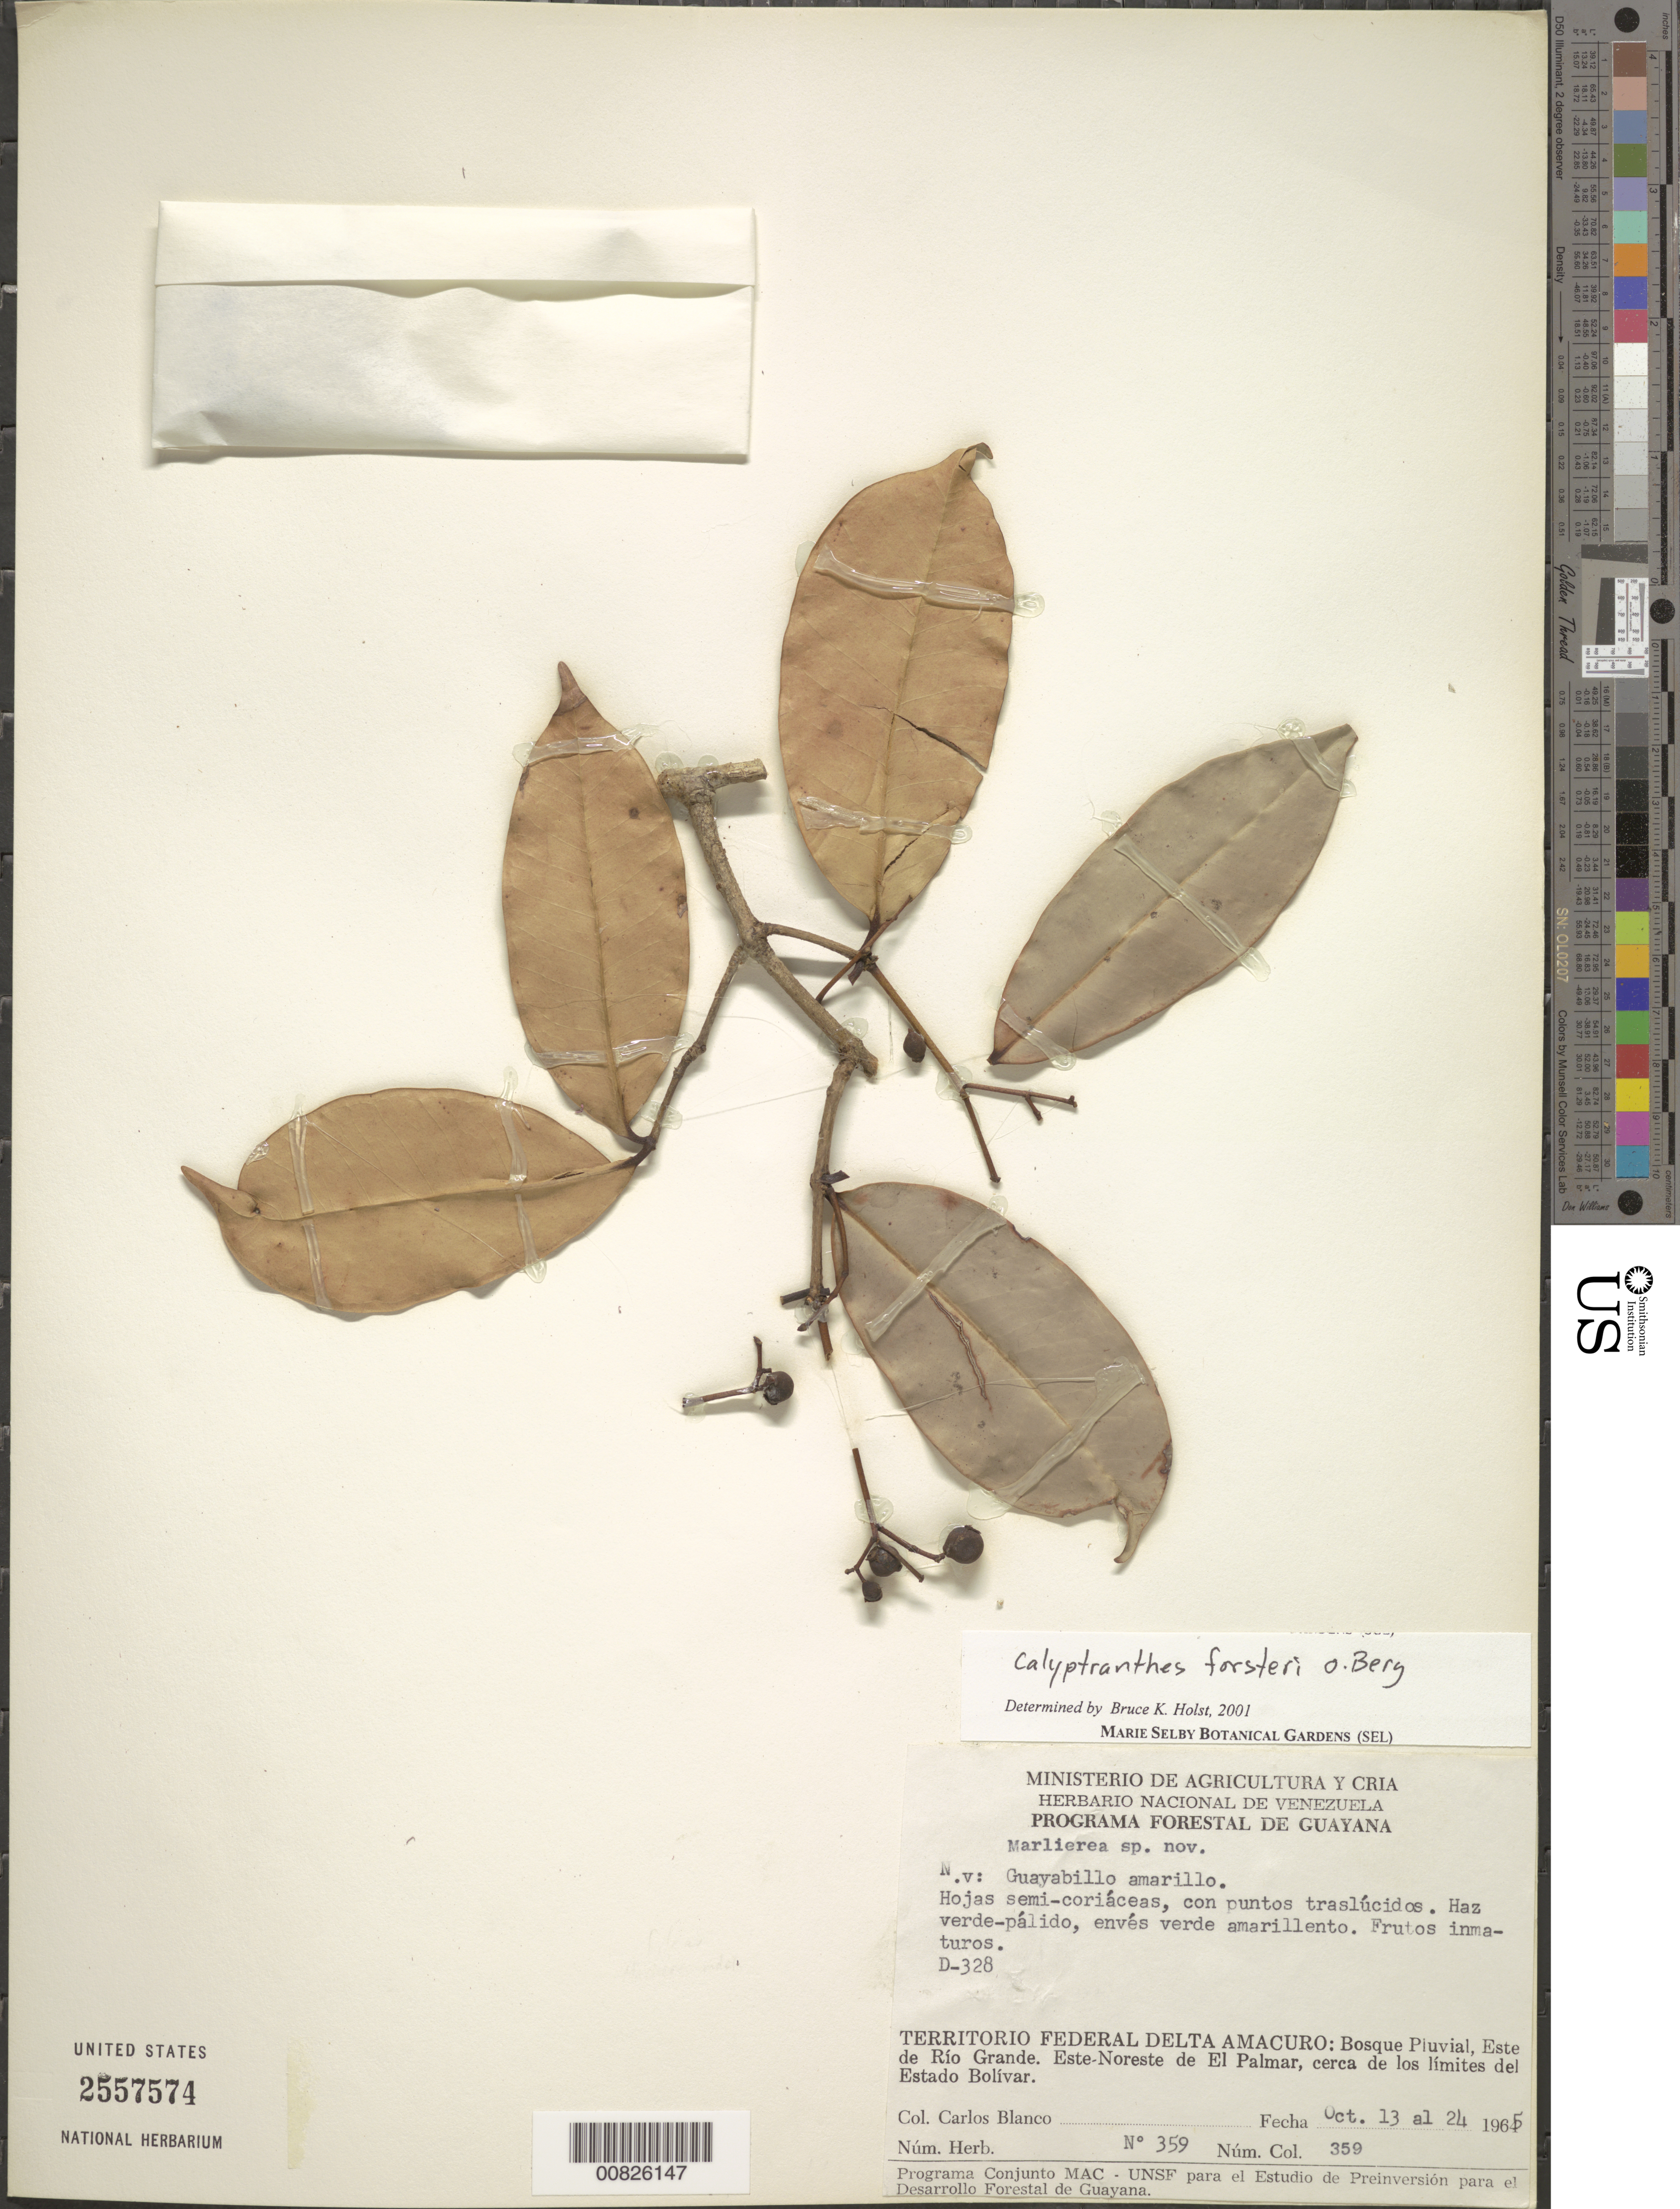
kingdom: Plantae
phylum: Tracheophyta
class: Magnoliopsida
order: Myrtales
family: Myrtaceae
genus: Myrcia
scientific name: Myrcia neoforsteri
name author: A.R. Lourenço & E. Lucas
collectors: C. A. Blanco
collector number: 359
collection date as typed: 13-Oct-65 to 24-Oct-65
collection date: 1965-10-13/1965-10-24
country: Venezuela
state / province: Delta Amacuro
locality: Río Grande, Este de; Este-Noreste de El Palmar, cerca de los limites del Estado Bolívar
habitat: Rainforest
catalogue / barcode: US 2557574